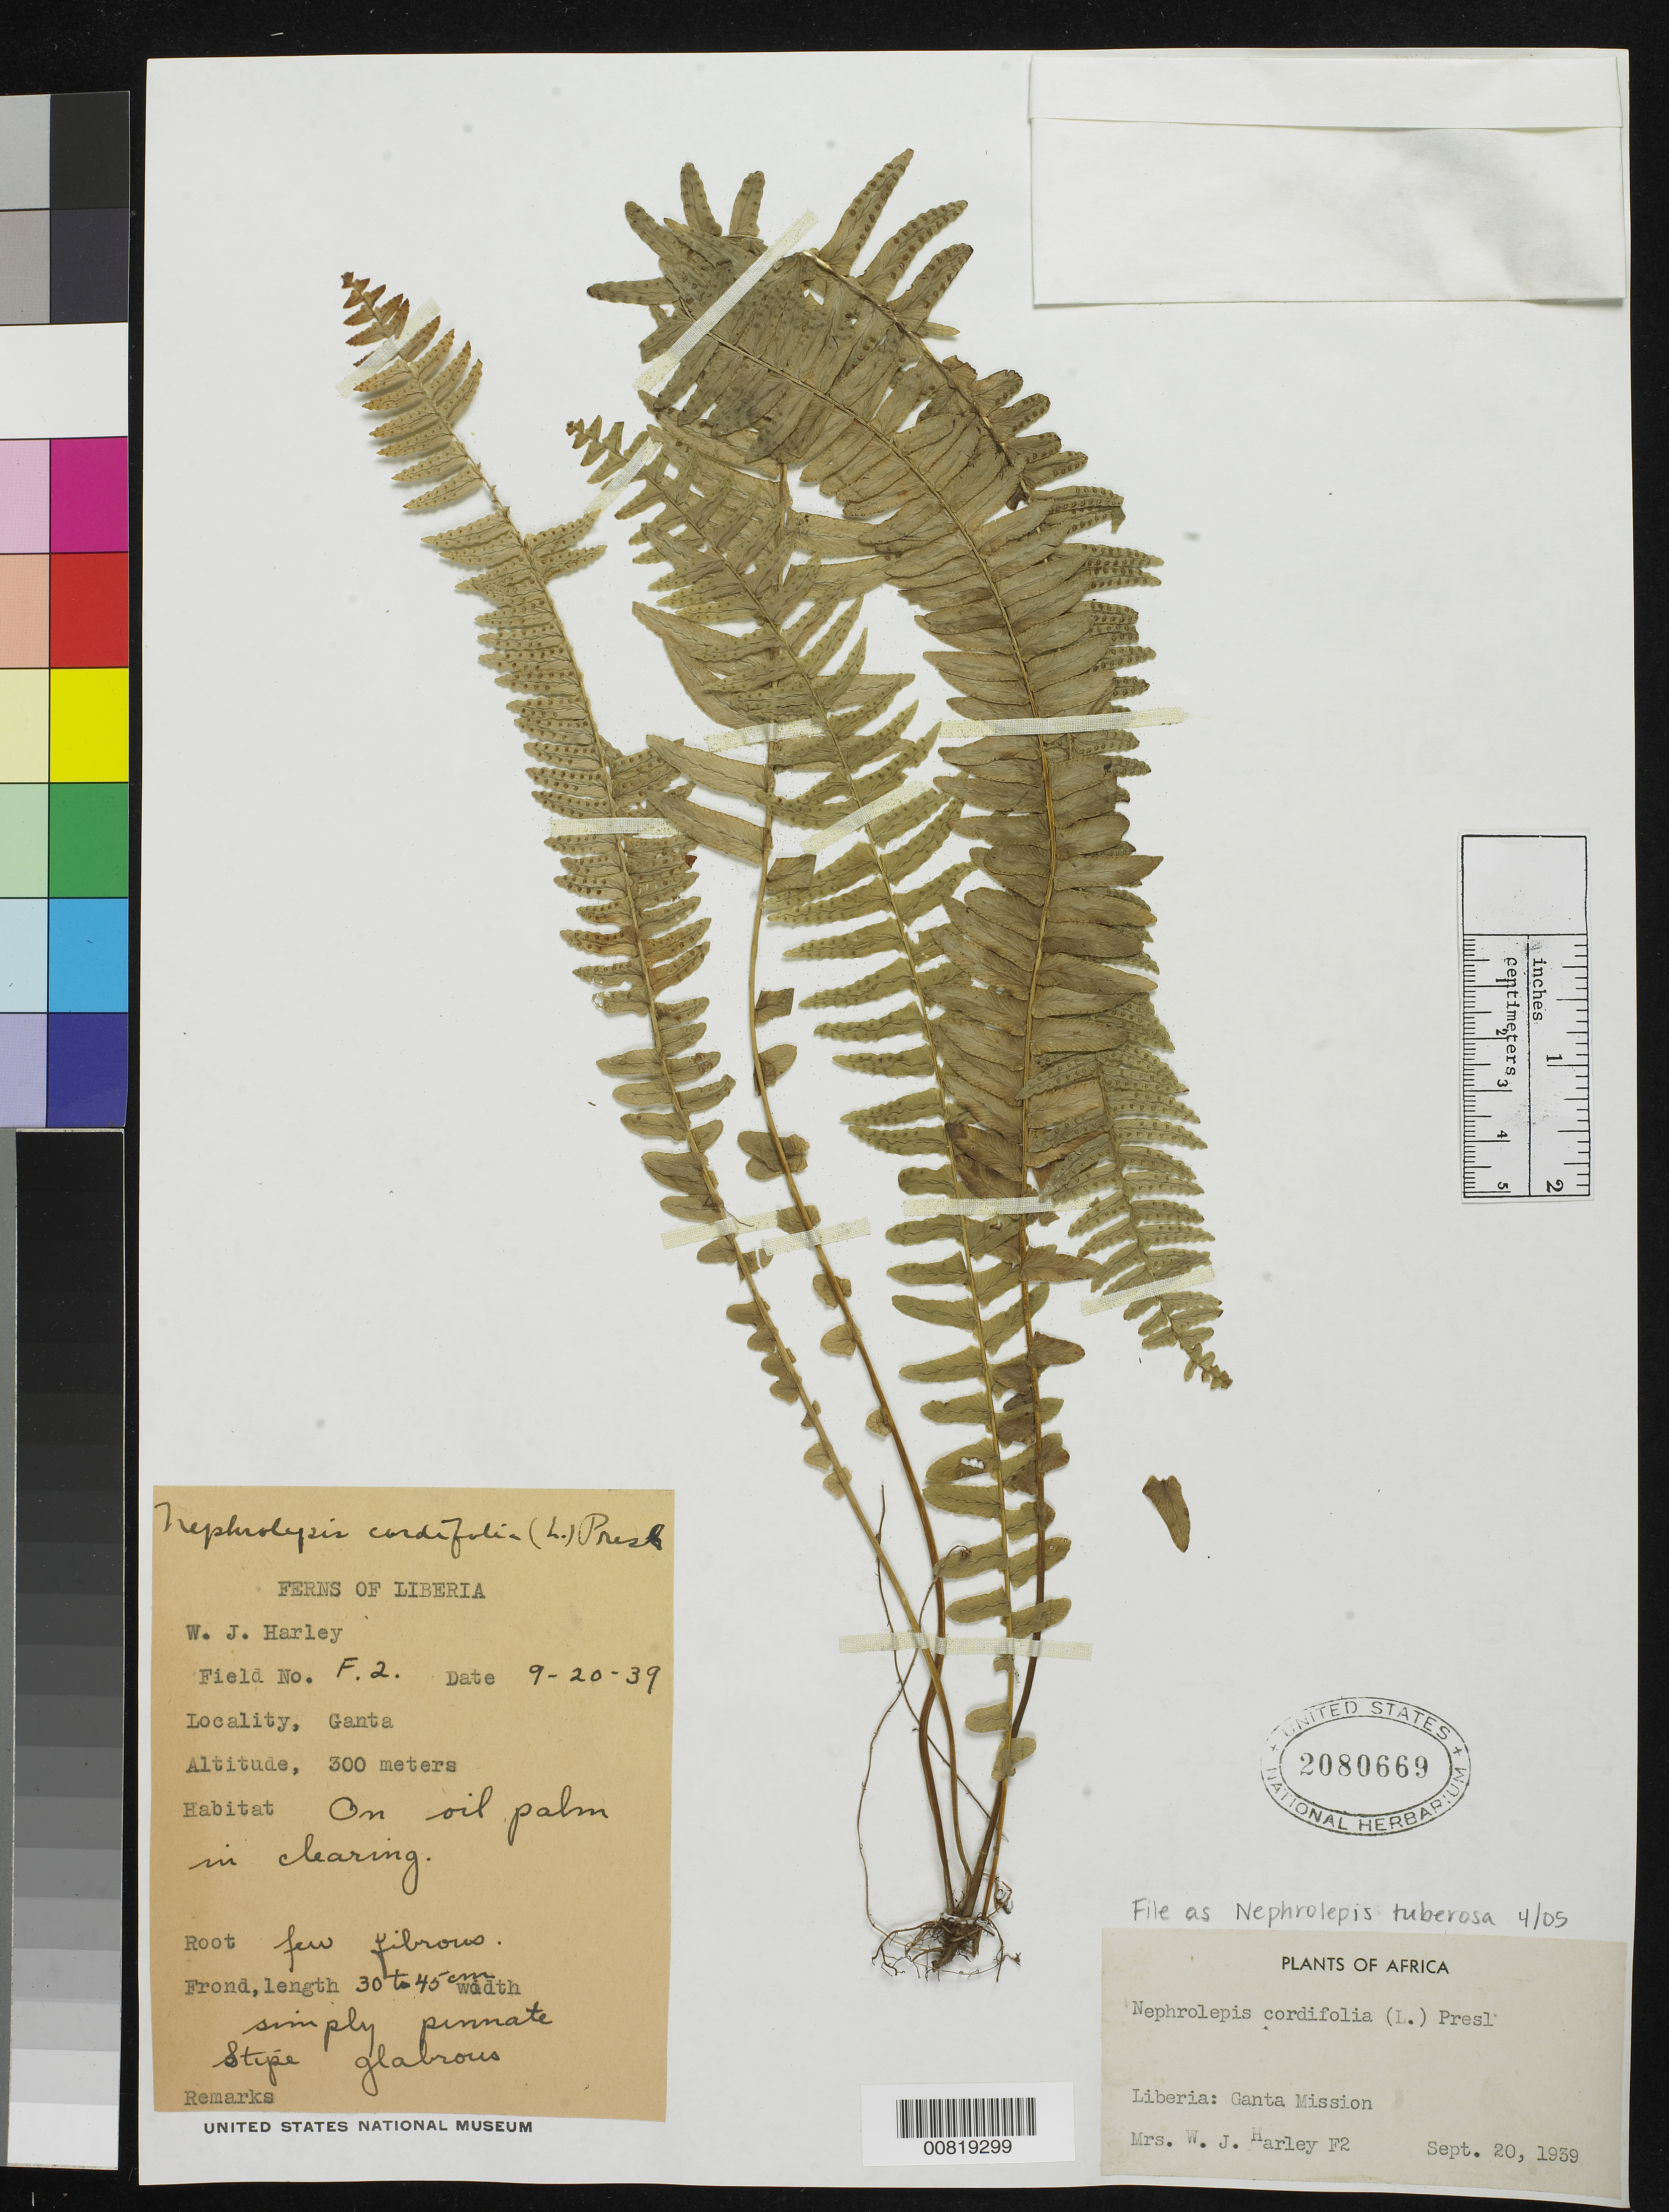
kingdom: Plantae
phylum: Tracheophyta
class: Polypodiopsida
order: Polypodiales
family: Nephrolepidaceae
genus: Nephrolepis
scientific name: Nephrolepis tuberosa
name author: (Willd.) C. Presl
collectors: Harley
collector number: F 2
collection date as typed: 20 Sep 1939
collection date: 1939-09-20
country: Liberia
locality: Ganta Mission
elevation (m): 300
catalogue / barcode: US 2080669